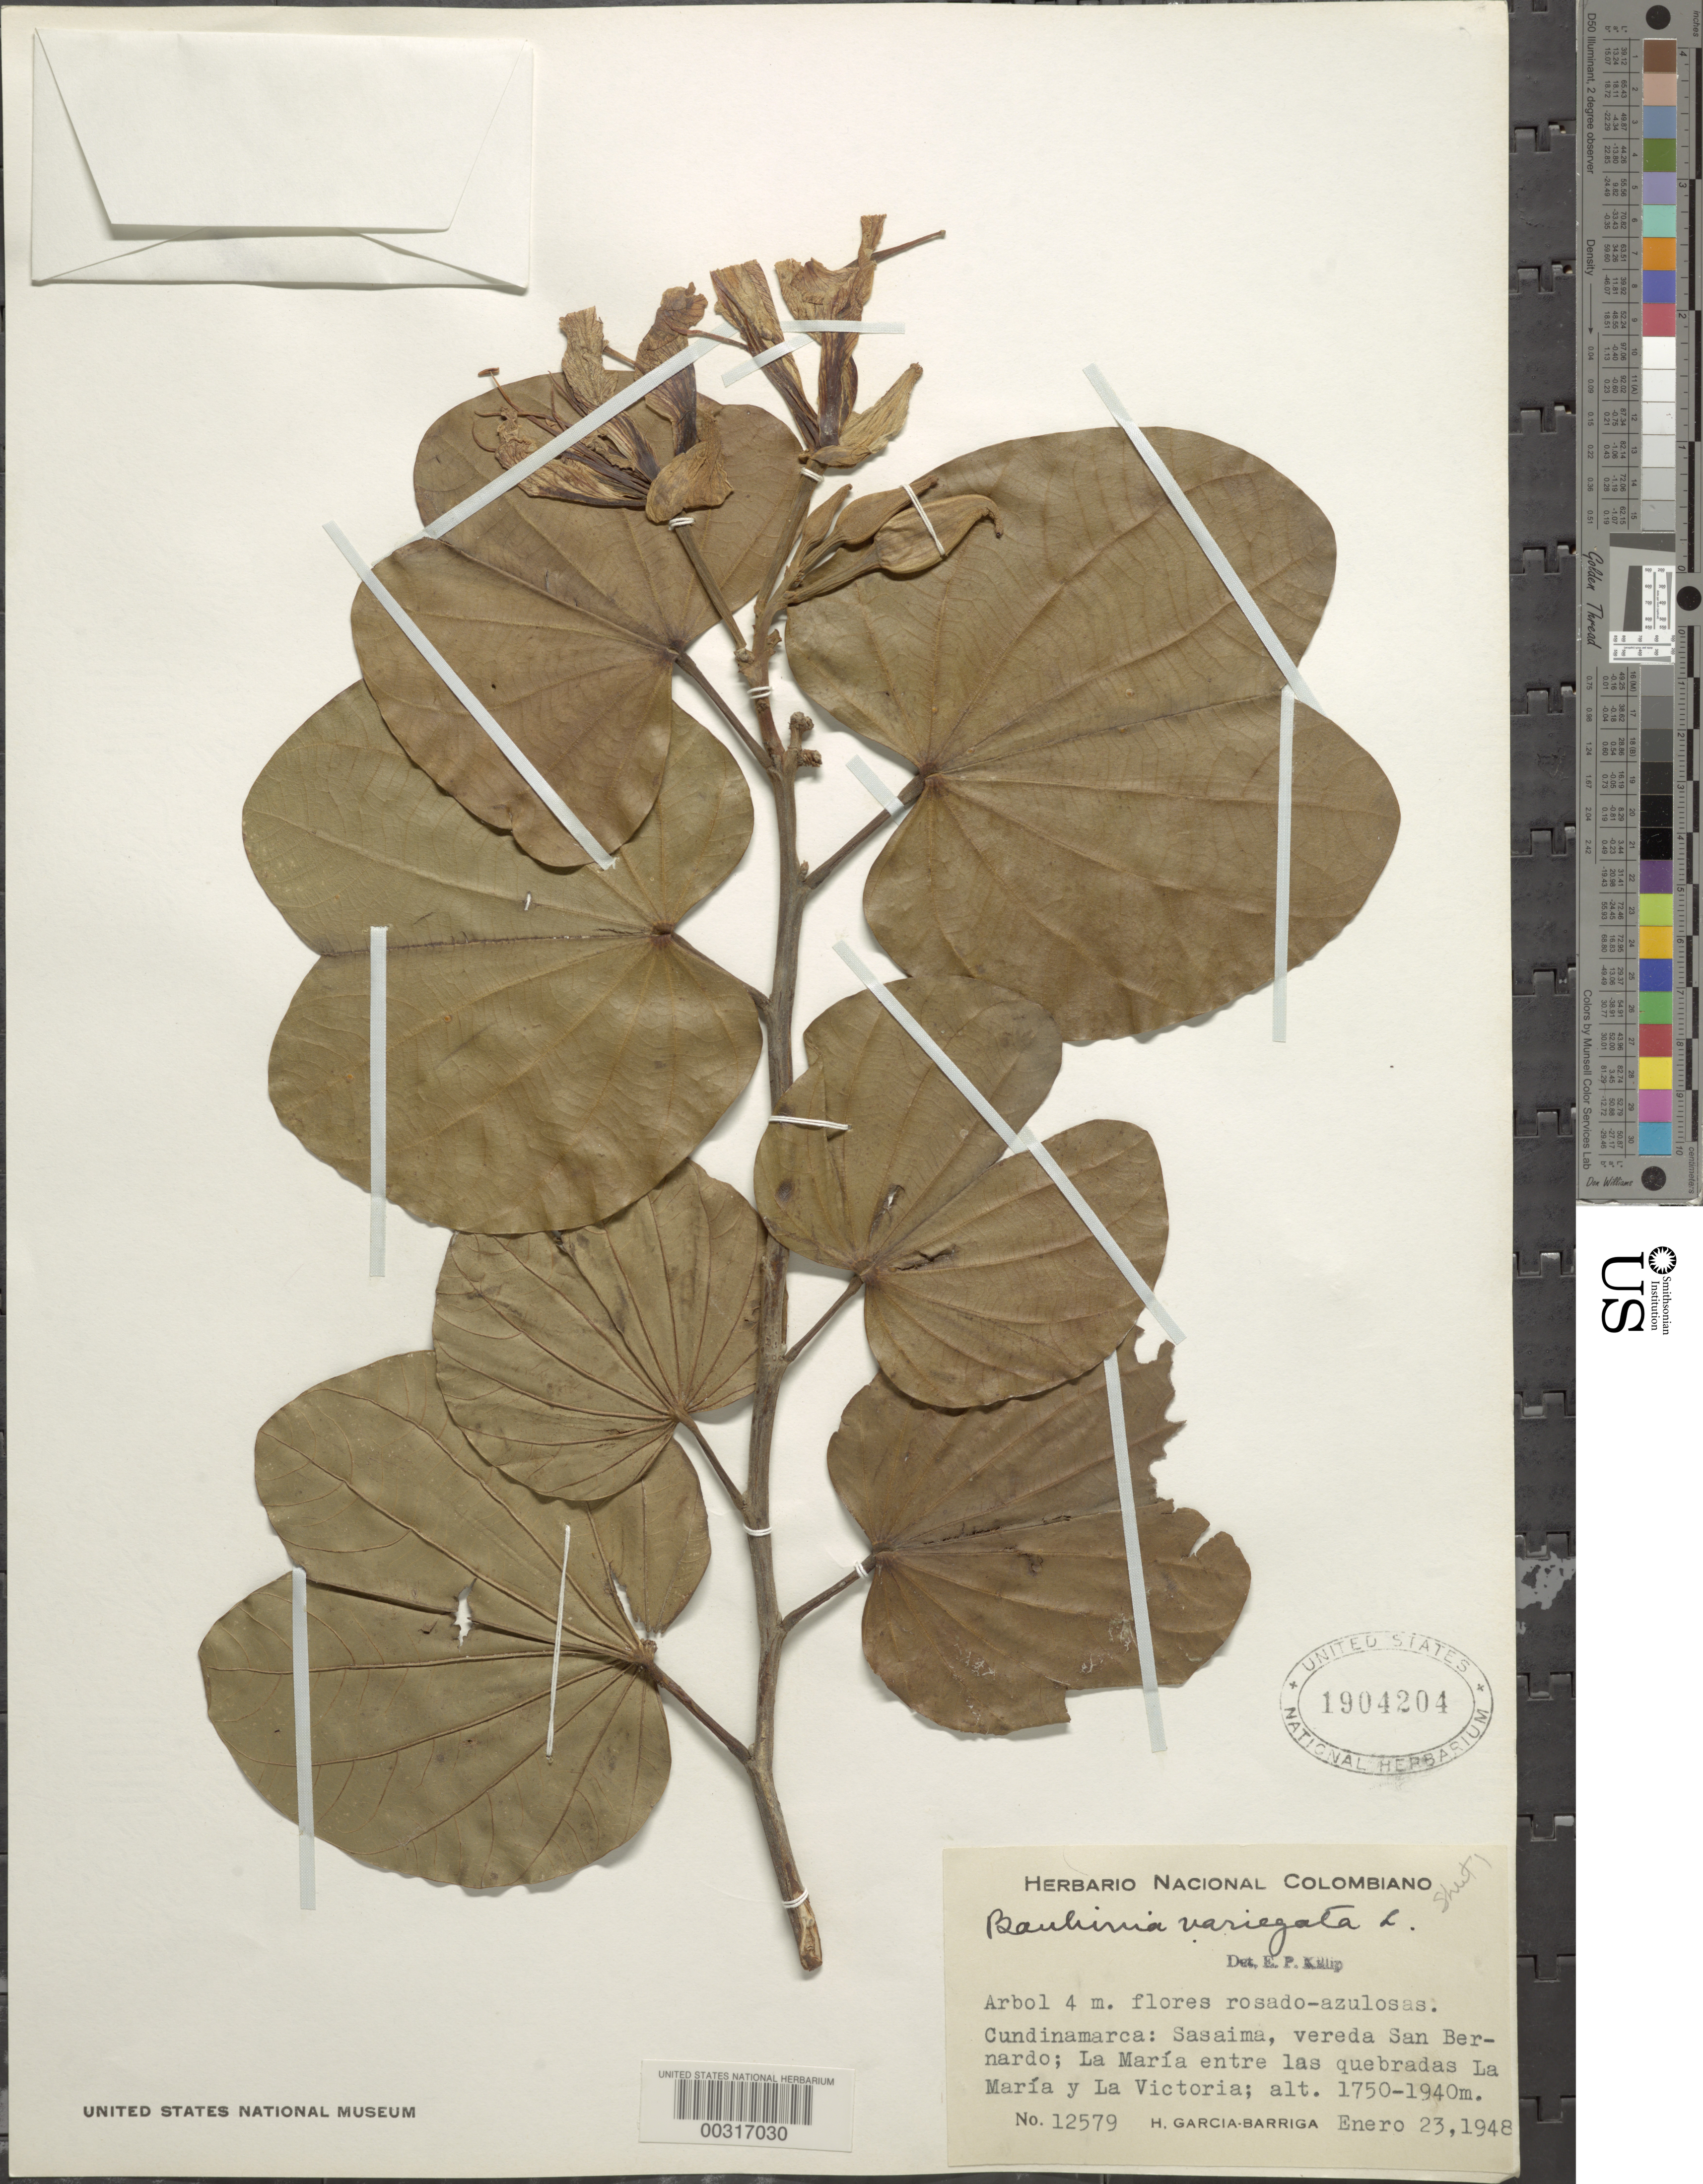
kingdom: Plantae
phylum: Tracheophyta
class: Magnoliopsida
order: Fabales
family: Fabaceae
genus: Bauhinia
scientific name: Bauhinia variegata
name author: L.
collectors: H. García Barriga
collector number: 12579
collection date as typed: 23 Jan 1948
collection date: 1948-01-23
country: Colombia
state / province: Cundinamarca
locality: Sasaima, route San Bernardo; la Maria between the Quebradas la Maria and la Victoria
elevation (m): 1750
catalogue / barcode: US 1904204